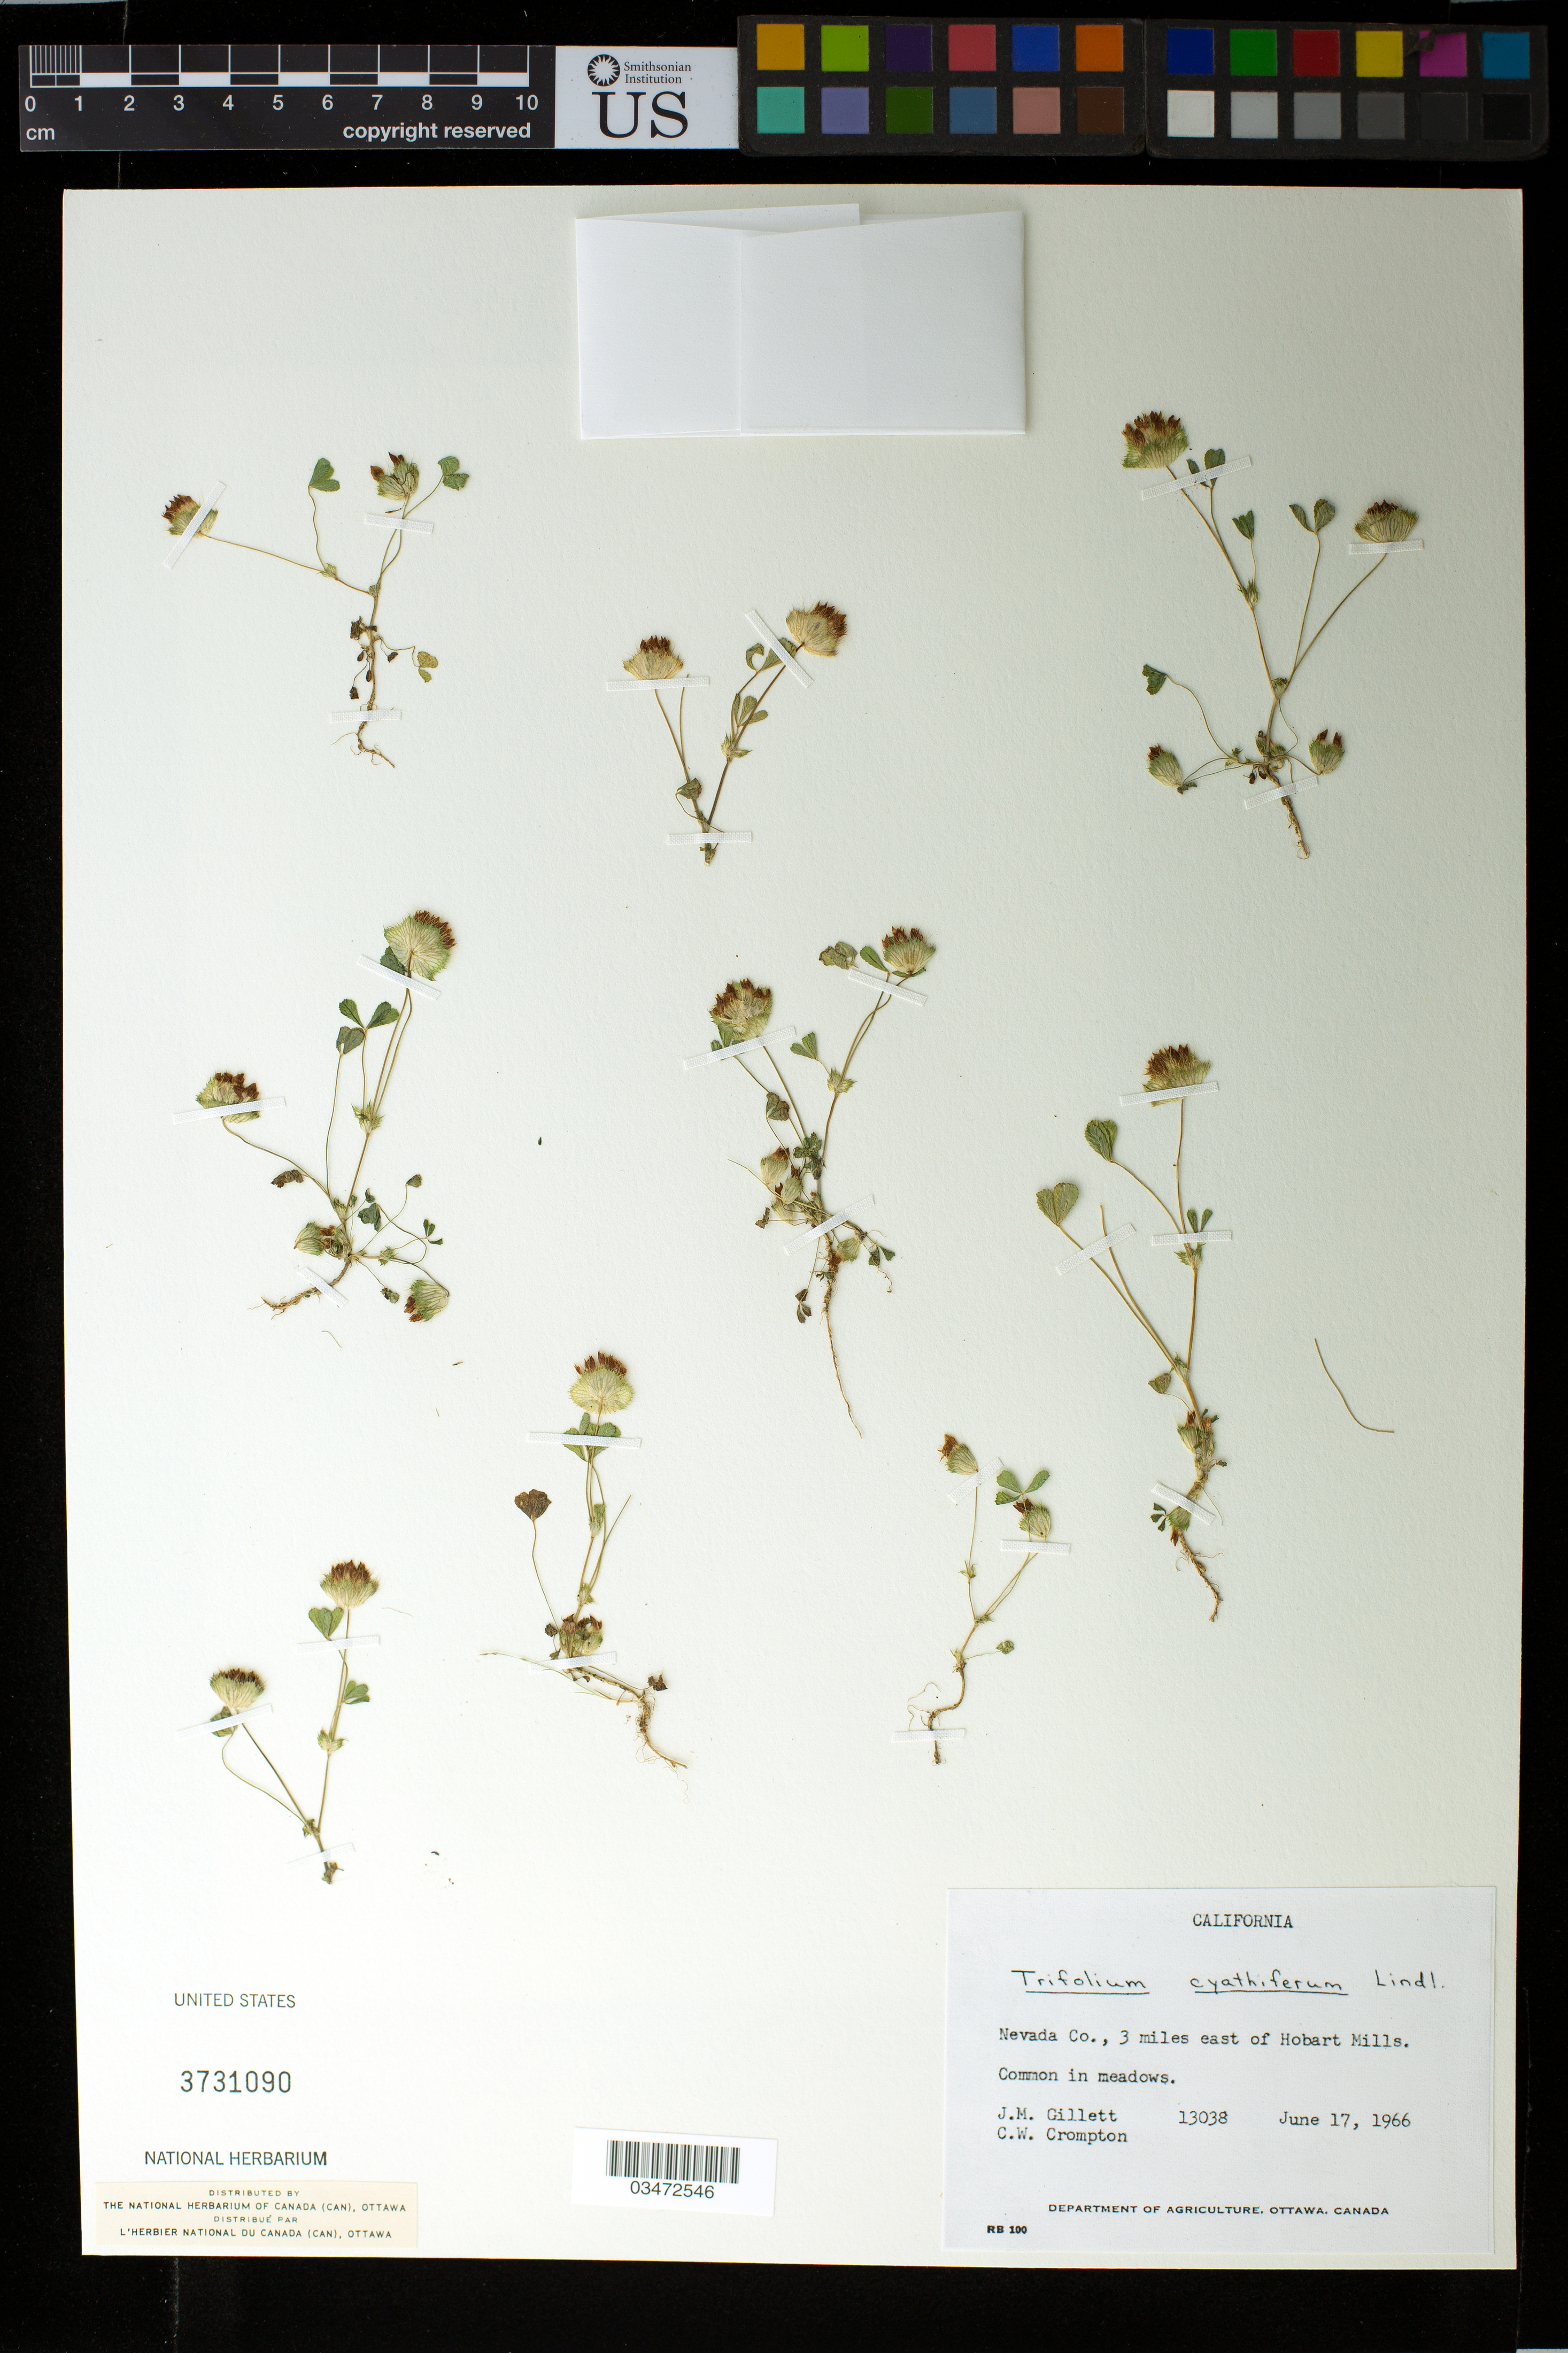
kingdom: Plantae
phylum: Tracheophyta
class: Magnoliopsida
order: Fabales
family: Fabaceae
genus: Trifolium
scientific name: Trifolium cyathiferum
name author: Lindl.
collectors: J. Gillett & C. W. Crompton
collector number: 13038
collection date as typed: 17 Jun 1966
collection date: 1966-06-17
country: United States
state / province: California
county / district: Nevada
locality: Nevada Co., 3 miles east of Hobart Mills.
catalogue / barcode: US 3731090